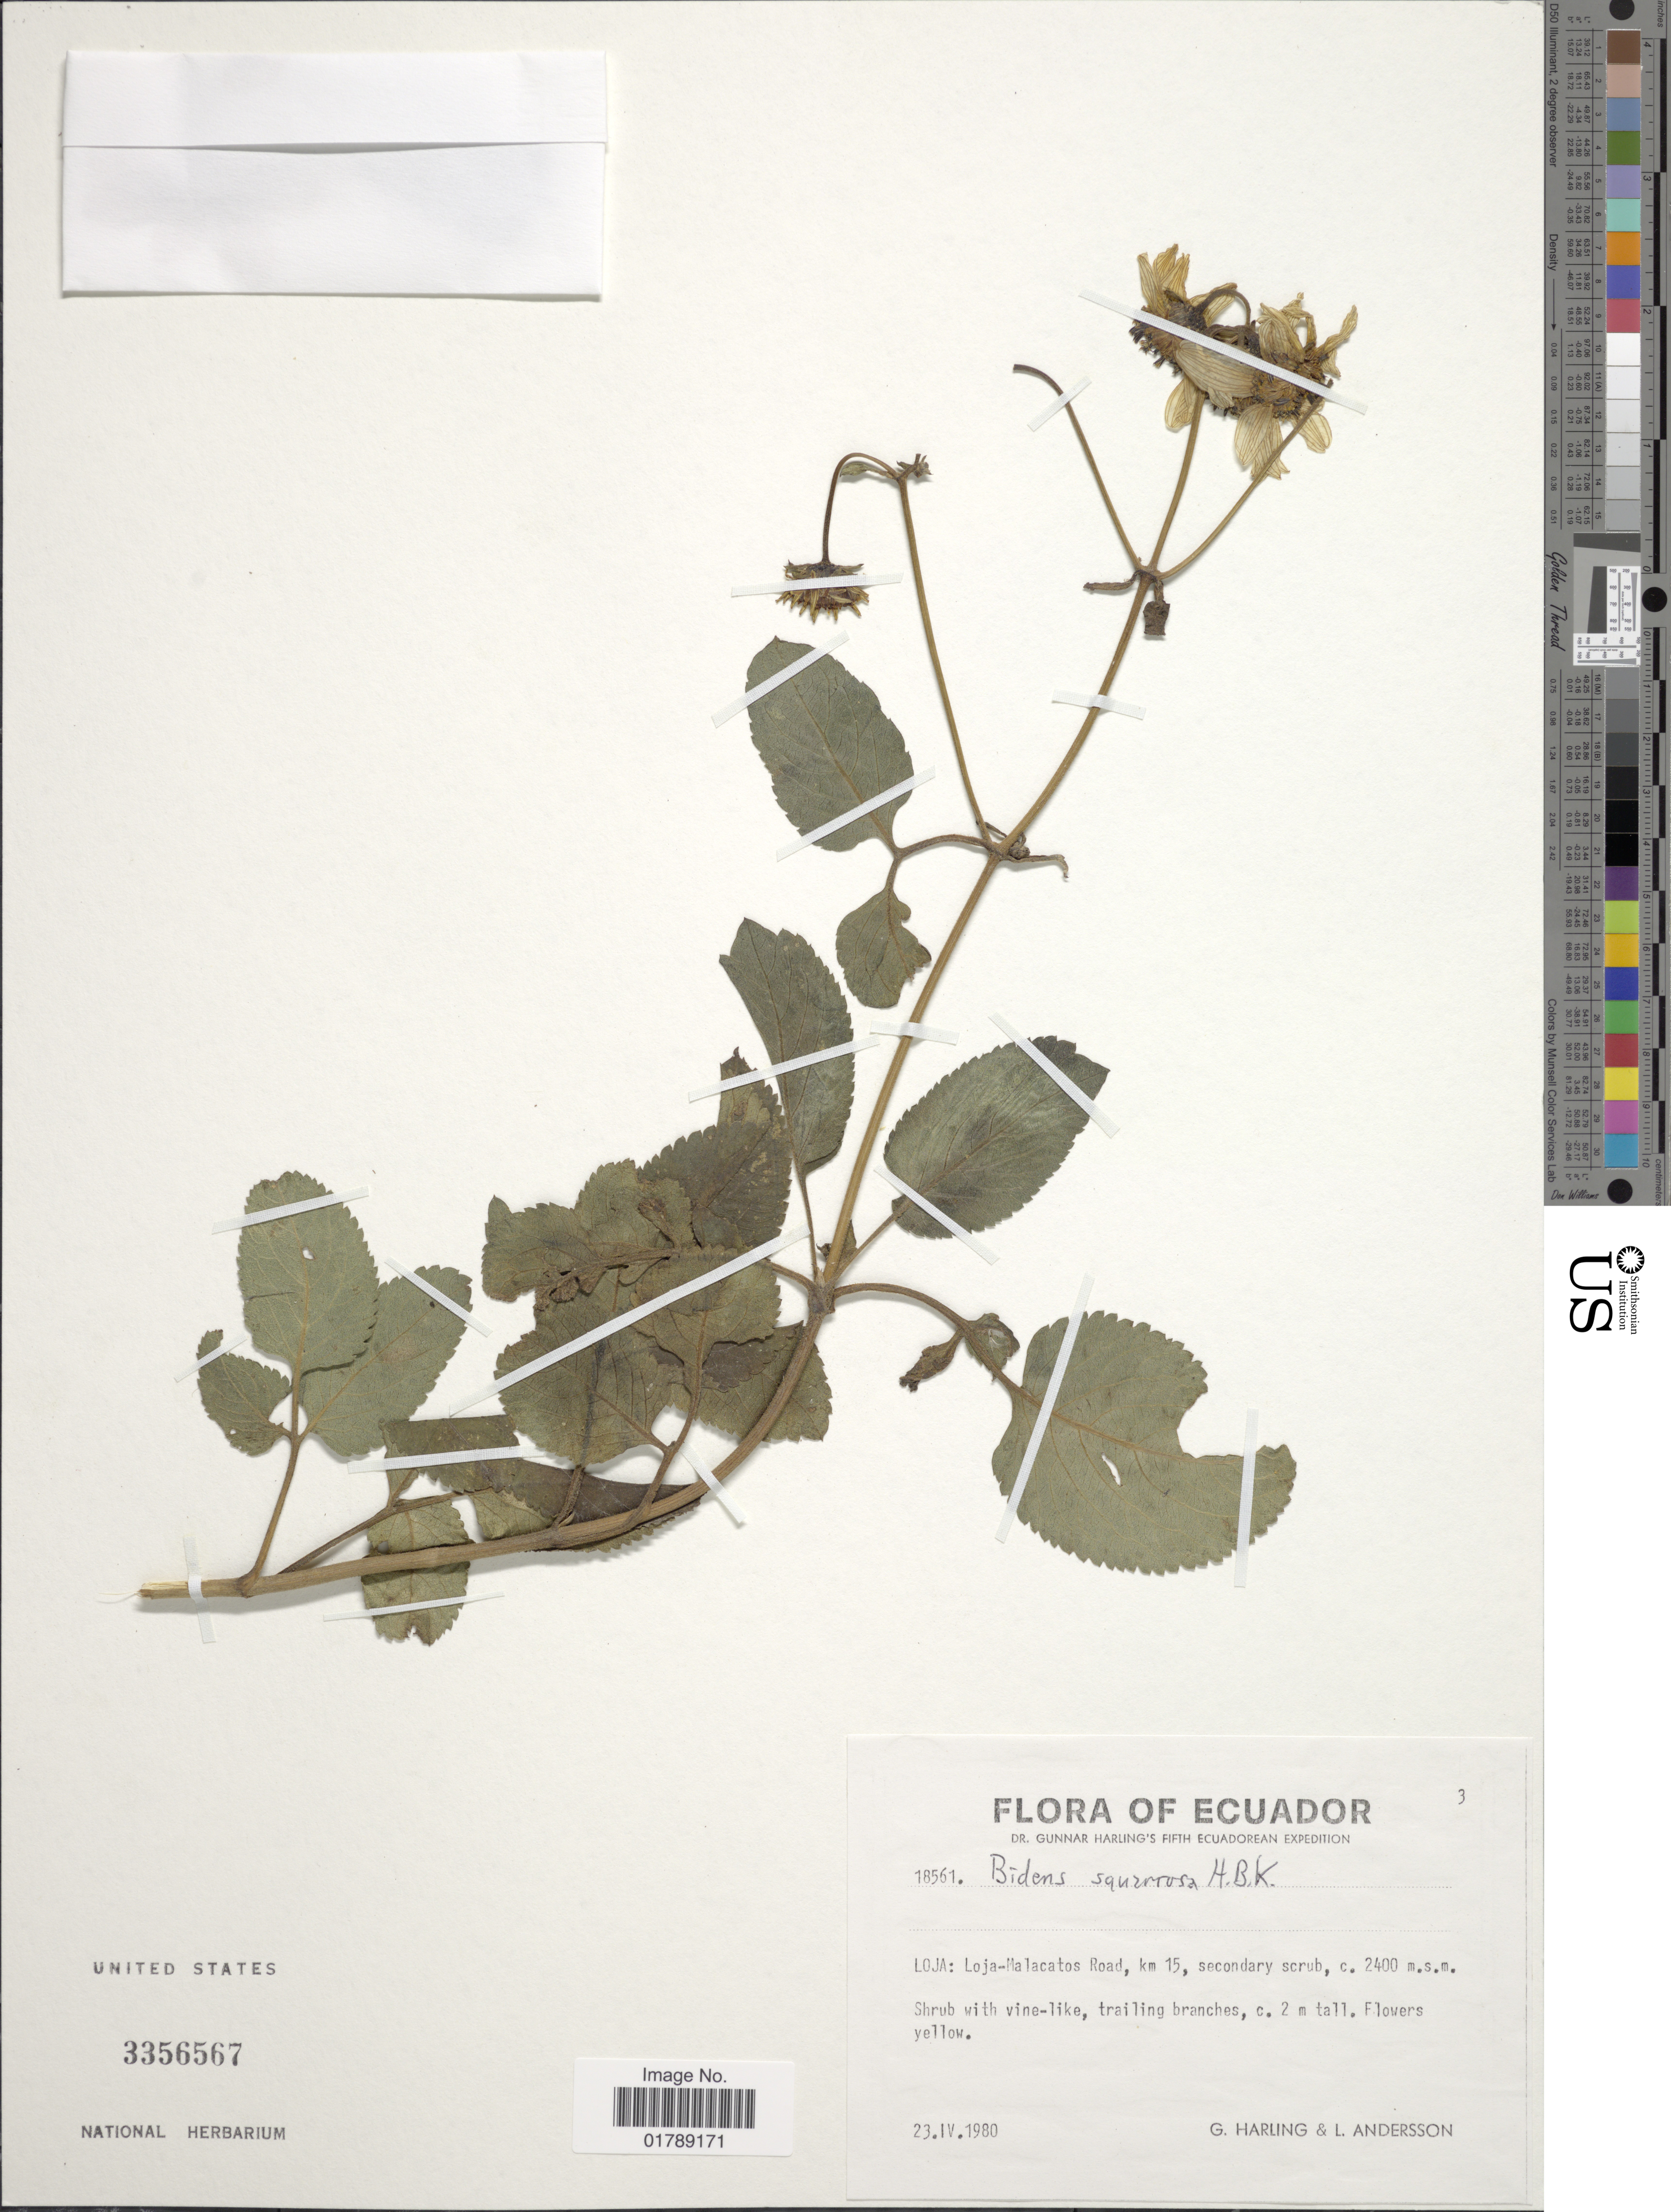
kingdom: Plantae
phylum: Tracheophyta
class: Magnoliopsida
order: Asterales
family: Asteraceae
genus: Bidens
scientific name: Bidens squarrosa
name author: Kunth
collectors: G. Harling & L. Andersson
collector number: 28561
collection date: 1980-04-23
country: Ecuador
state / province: Loja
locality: Loja-Malacatos Road, km 15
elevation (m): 2400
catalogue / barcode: US 3356567